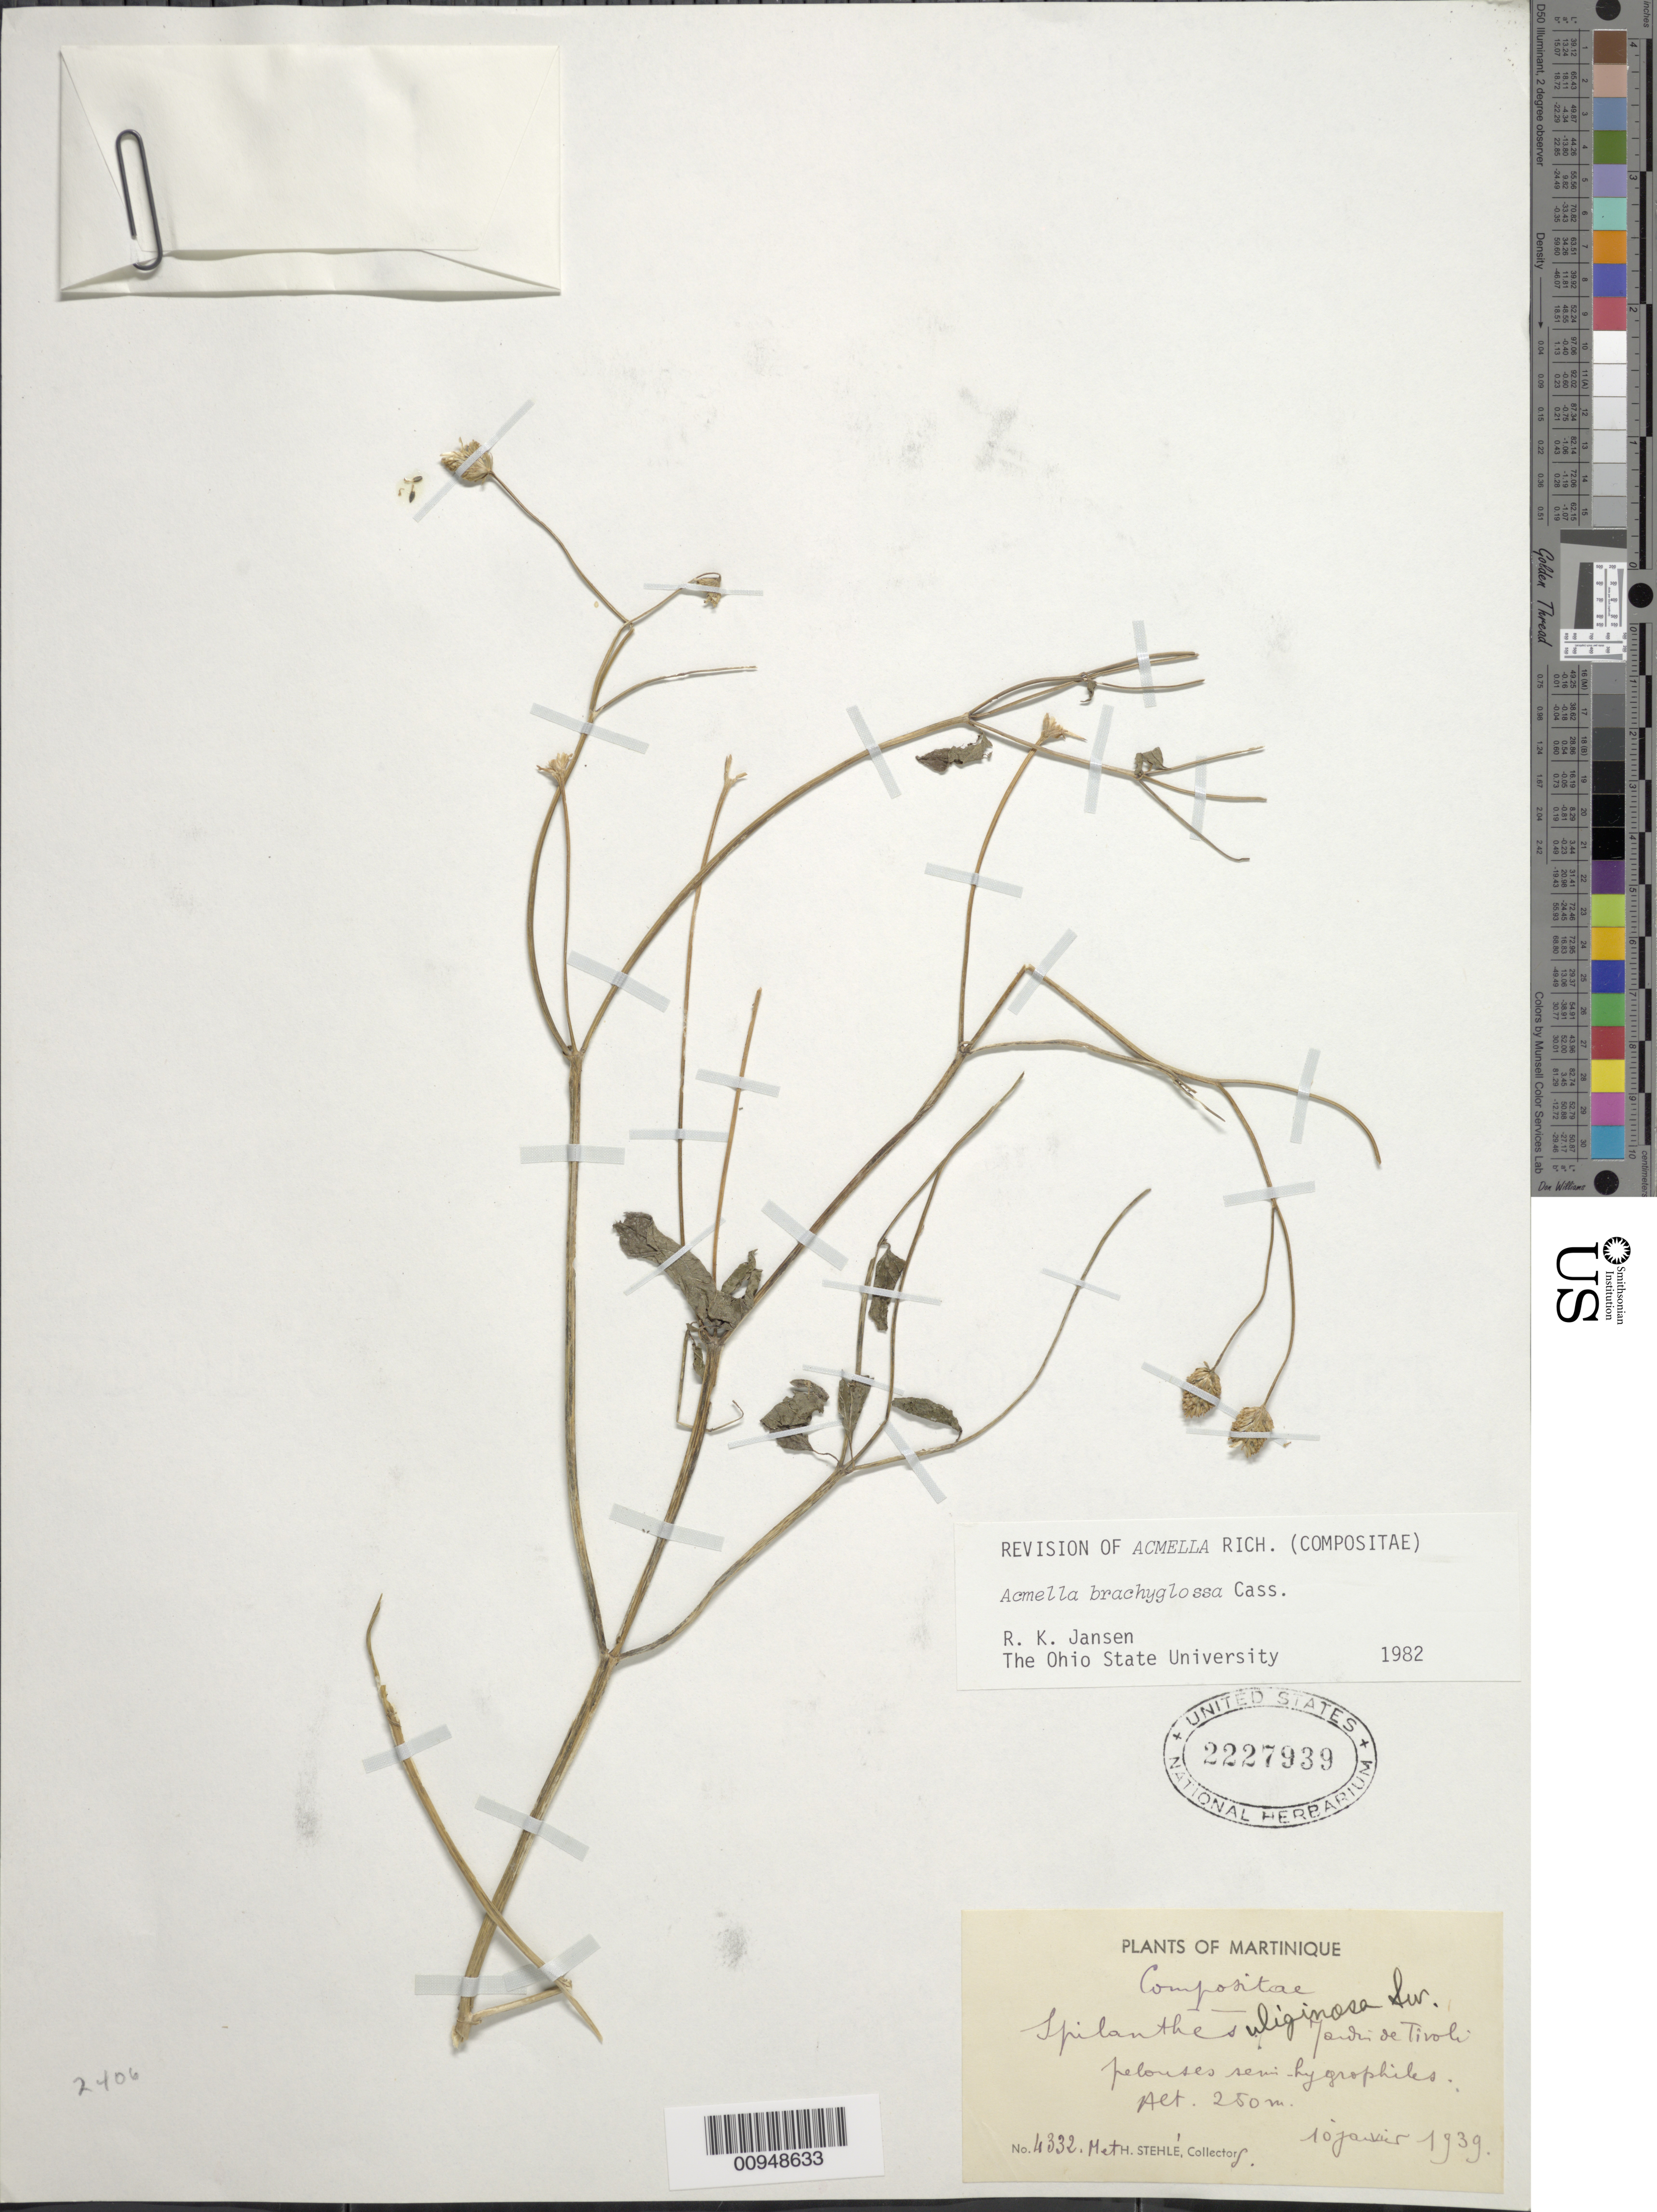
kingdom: Plantae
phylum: Tracheophyta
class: Magnoliopsida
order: Asterales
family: Asteraceae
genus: Acmella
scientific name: Acmella brachyglossa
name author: Cass.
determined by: Jansen, R. K.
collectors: H. Stehlé & M. Stehlé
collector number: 4332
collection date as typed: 10 Jan 1939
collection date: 1939-01-10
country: Martinique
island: Martinique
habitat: Pelouses hygrophiles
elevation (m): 250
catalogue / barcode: US 2227939